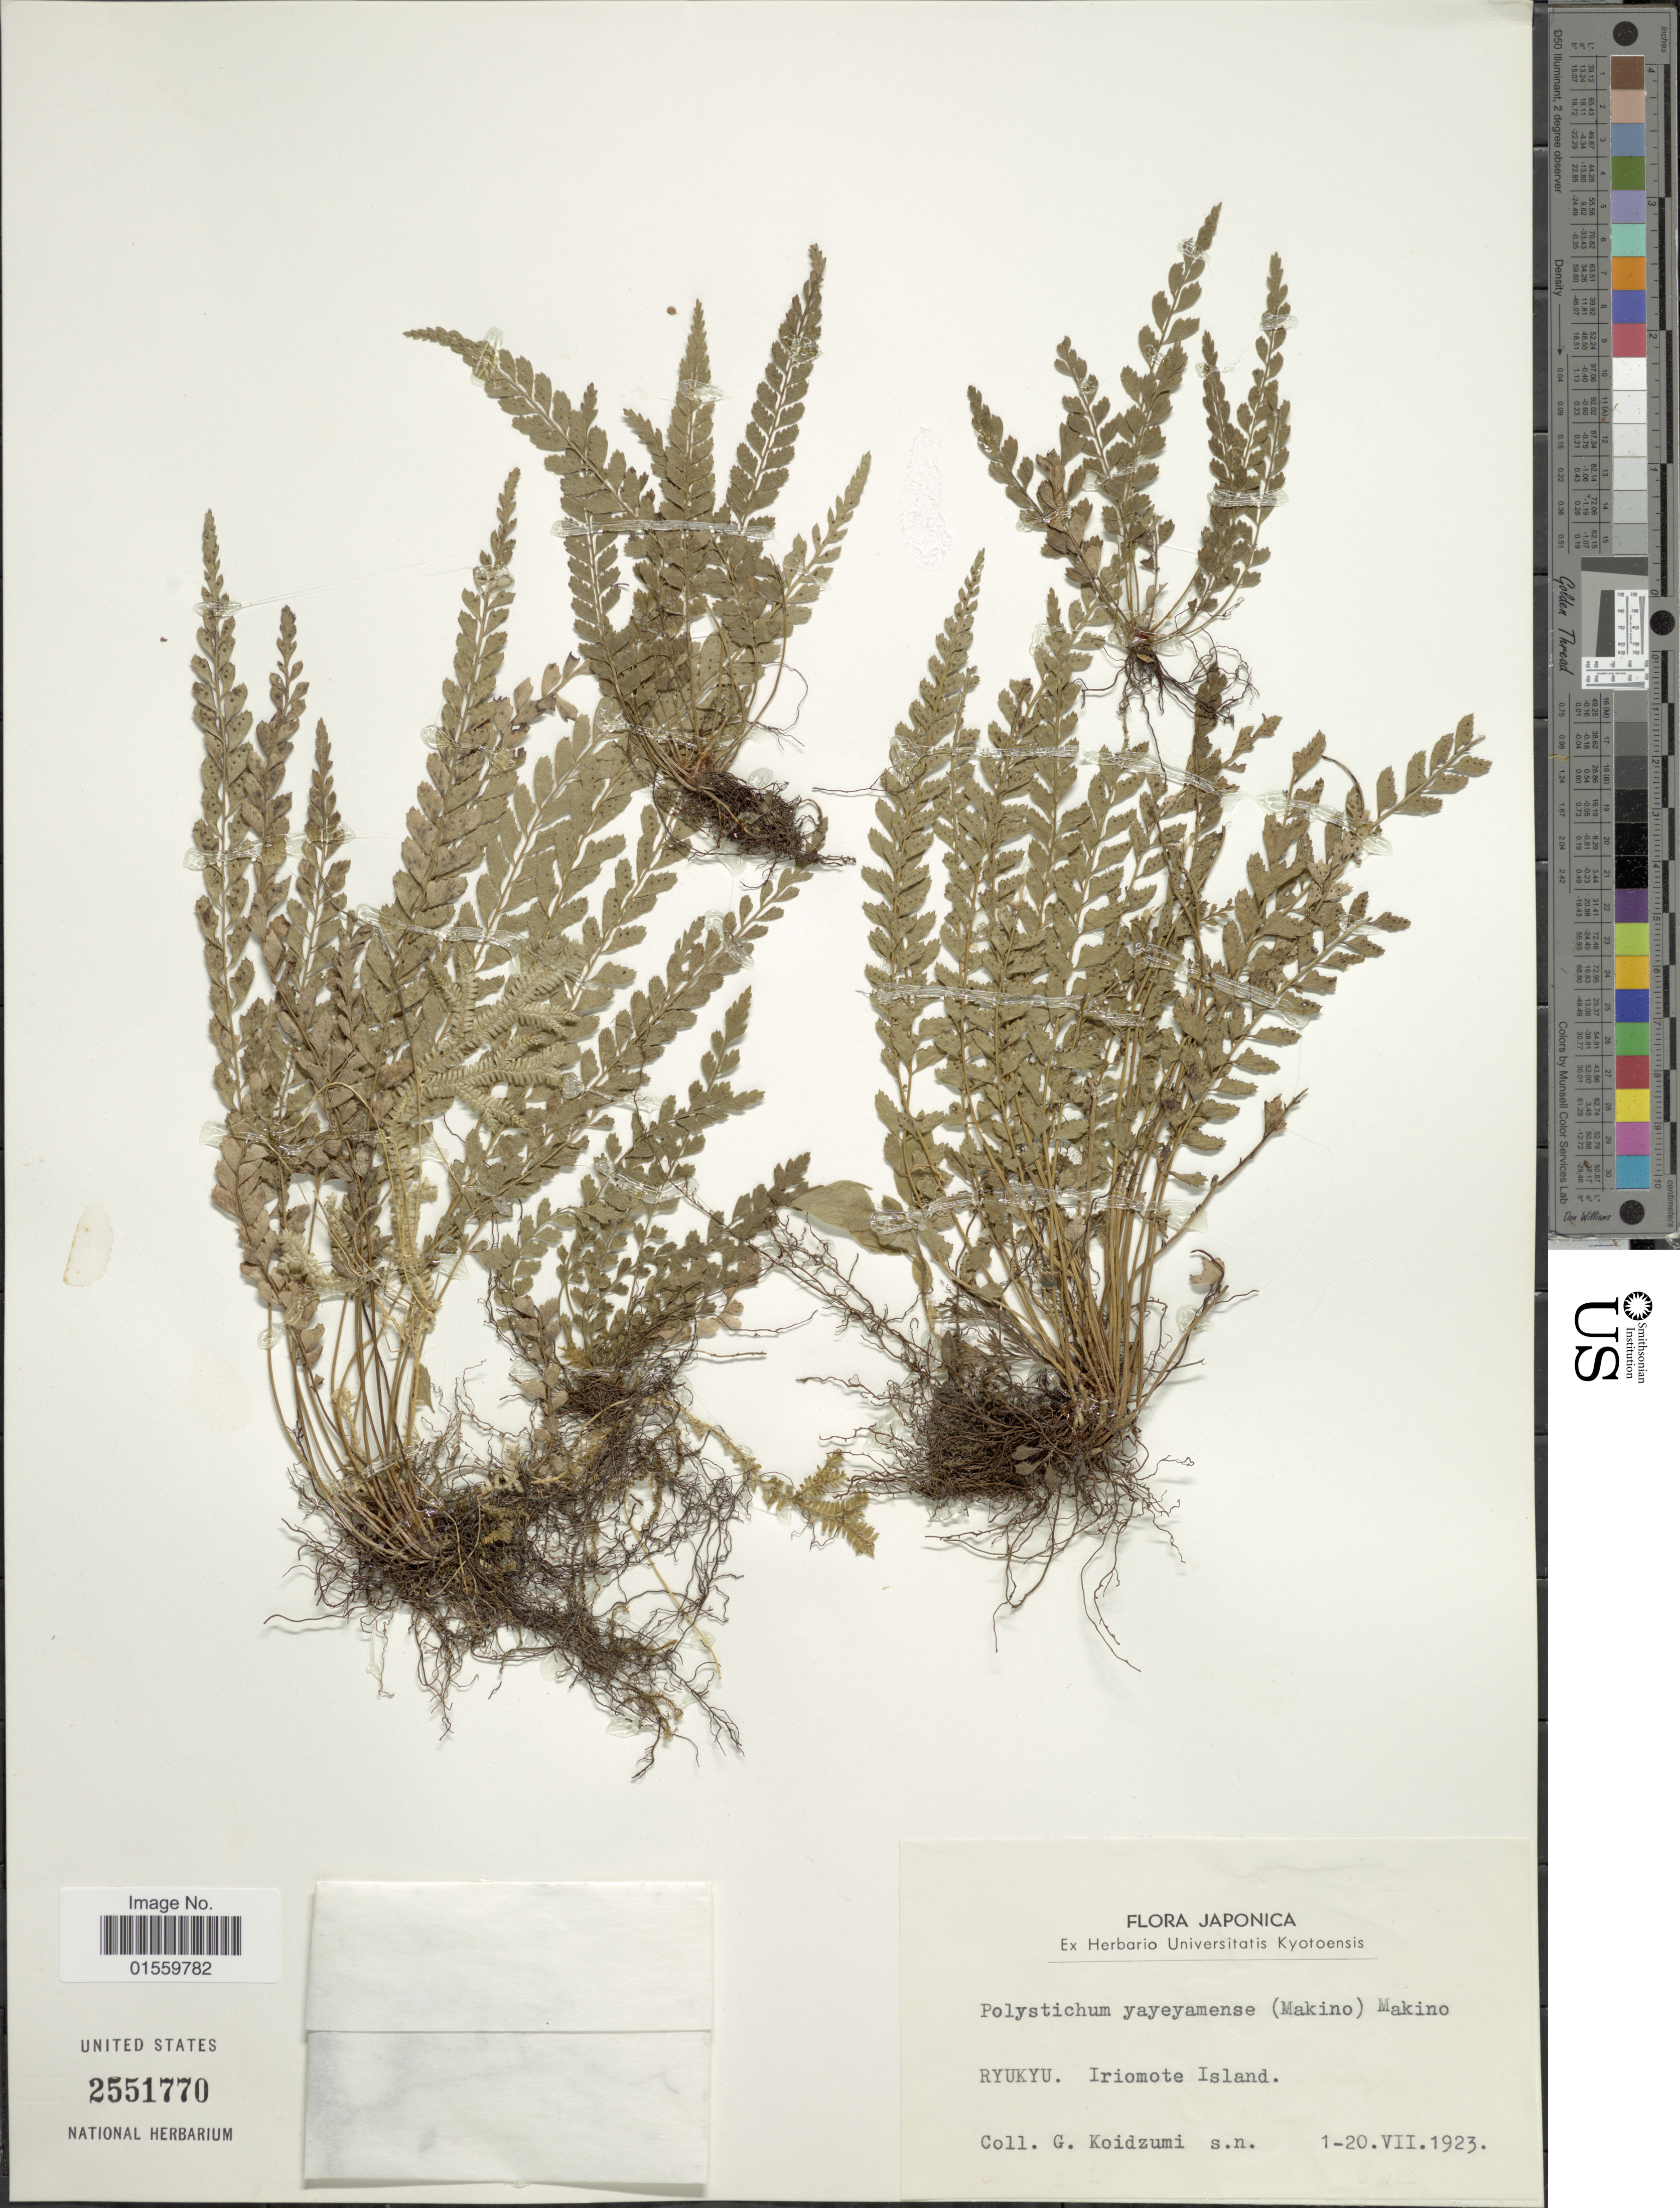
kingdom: Plantae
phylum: Tracheophyta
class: Polypodiopsida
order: Polypodiales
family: Dryopteridaceae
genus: Polystichum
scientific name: Polystichum yaeyamense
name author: (Makino) Makino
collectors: G. Koidzumi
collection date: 1923-07-01/1923-07-20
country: Japan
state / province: Okinawa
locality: Japonica, Ryukyu, Iriomote Island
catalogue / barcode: US 2551770